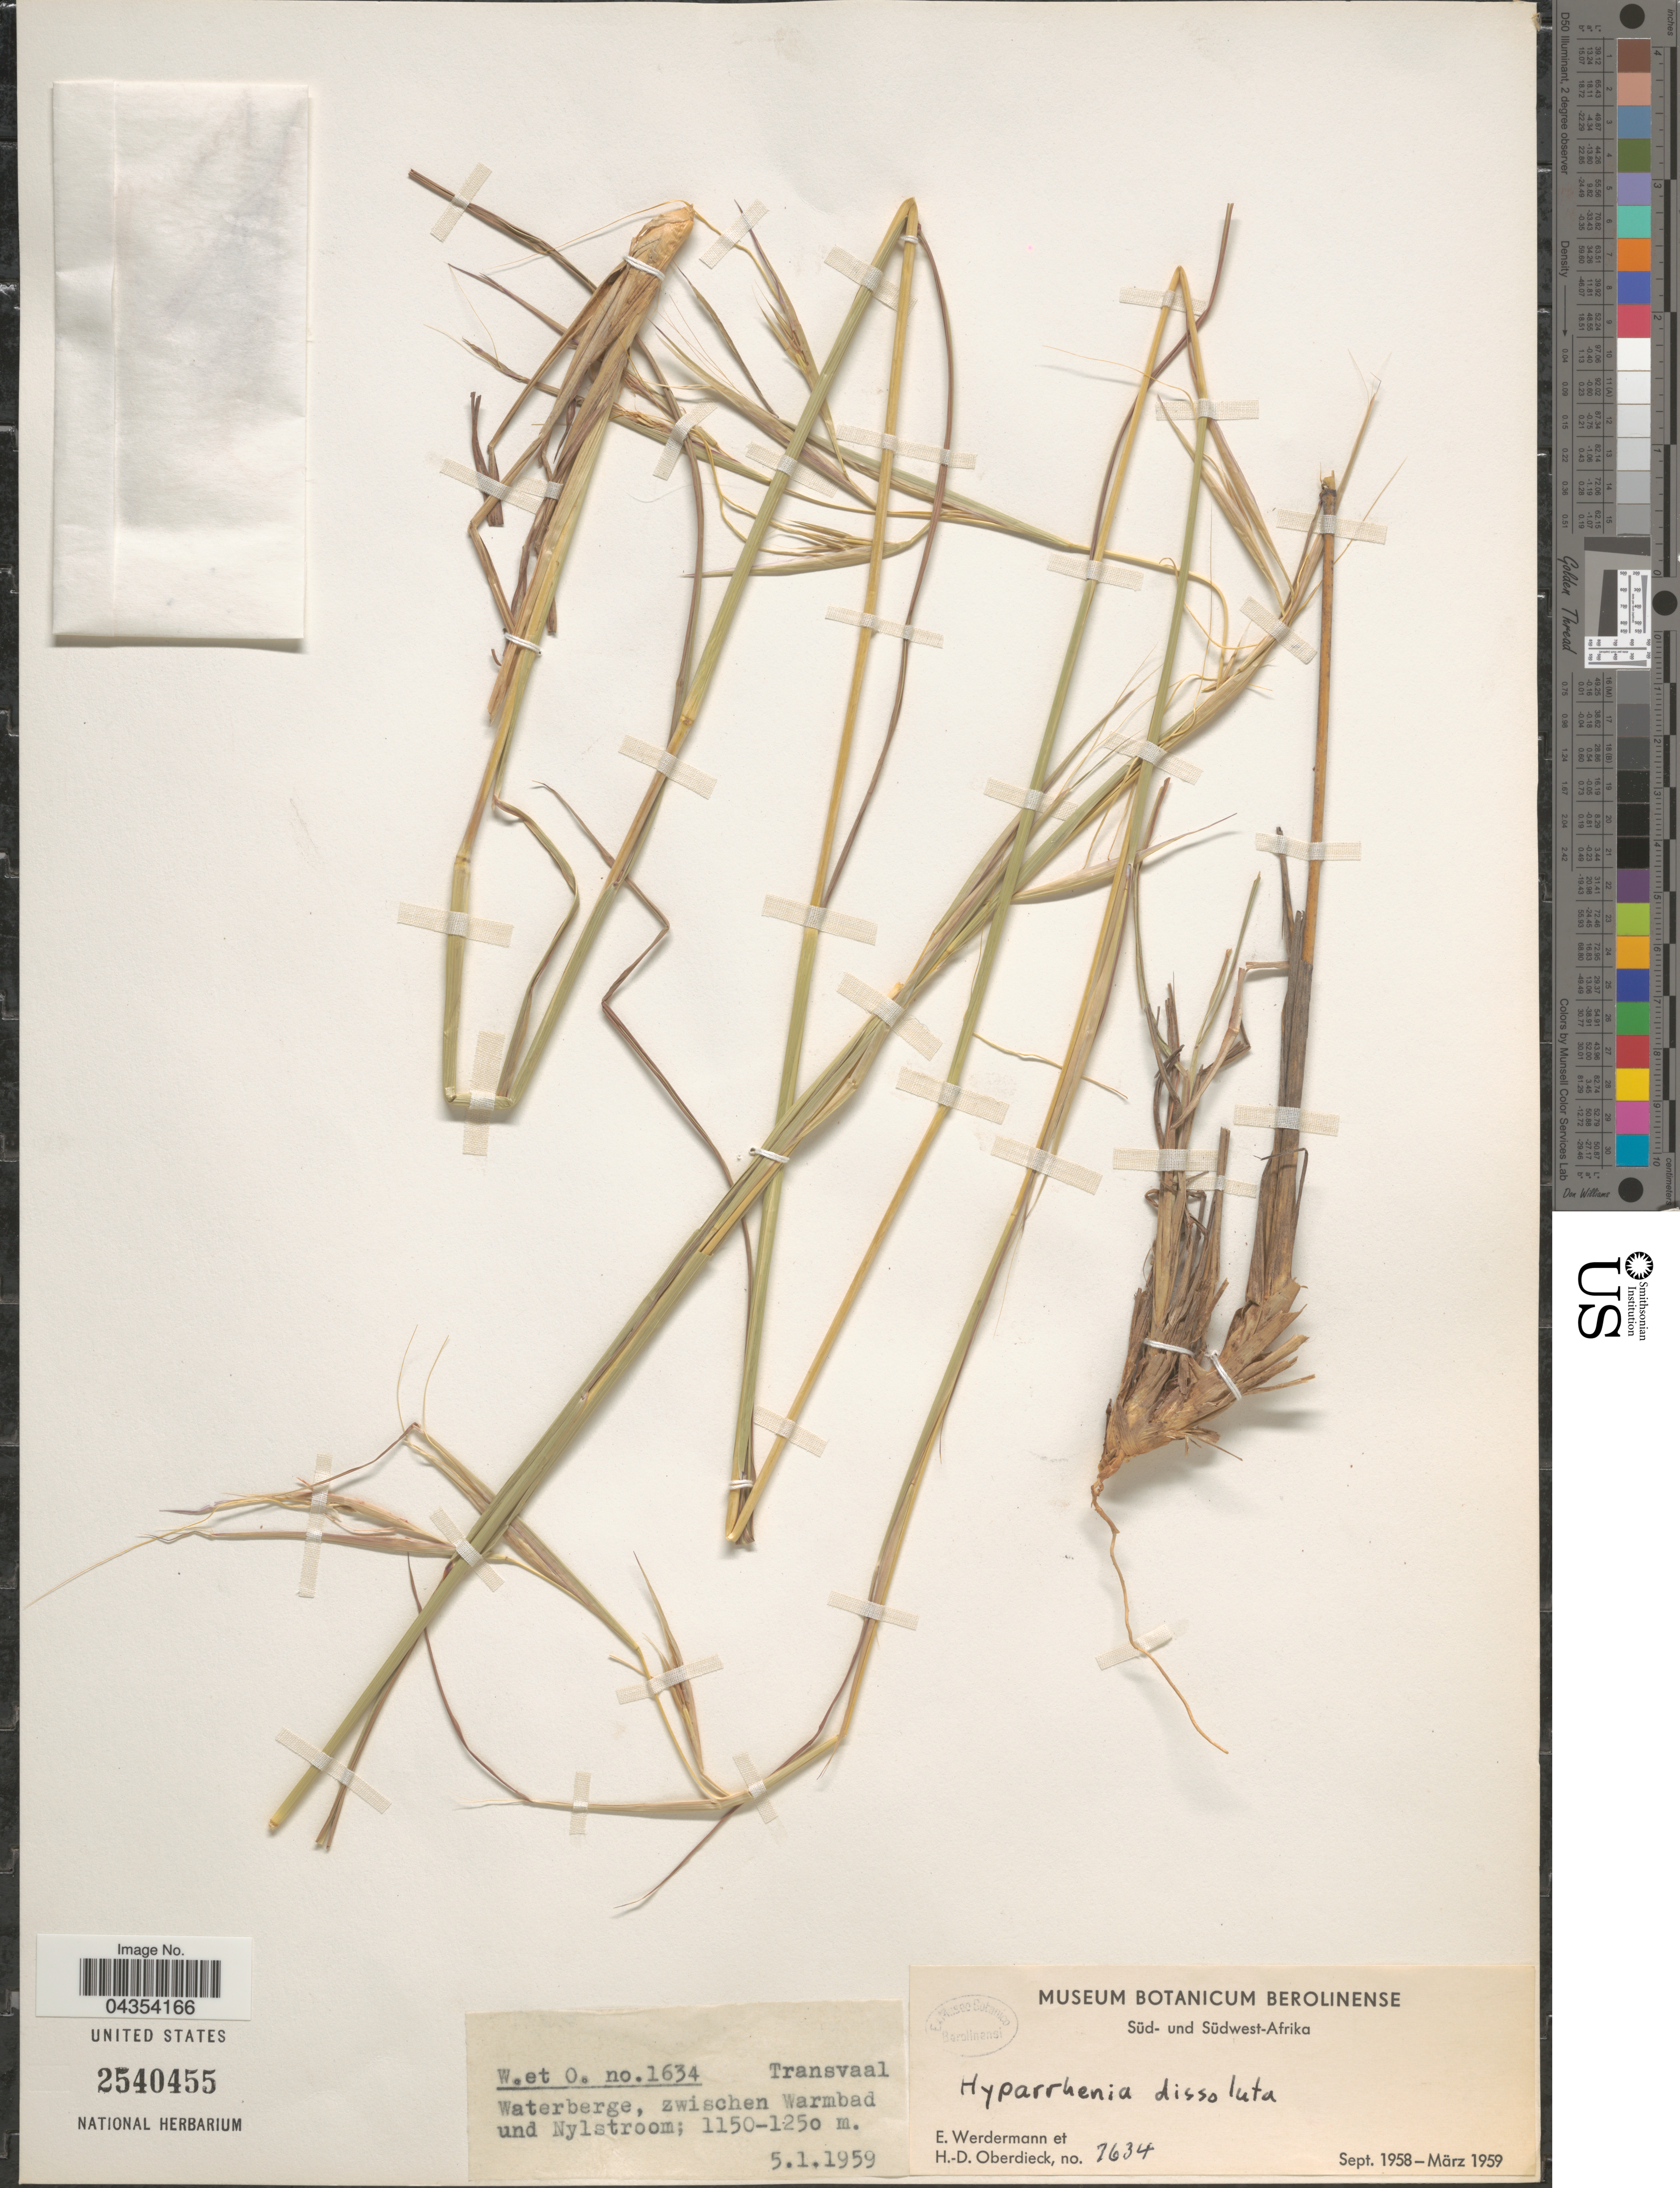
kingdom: Plantae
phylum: Tracheophyta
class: Liliopsida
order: Poales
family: Poaceae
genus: Hyperthelia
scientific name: Hyperthelia dissoluta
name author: (Nees ex Steud.) Clayton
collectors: E. Werdermann & H. Oberdieck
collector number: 7634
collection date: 1959-01-05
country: South Africa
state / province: Limpopo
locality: Transvaal. Waterberge, zwischen Warmbad und Nylstroom.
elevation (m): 1150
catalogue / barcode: US 2540455